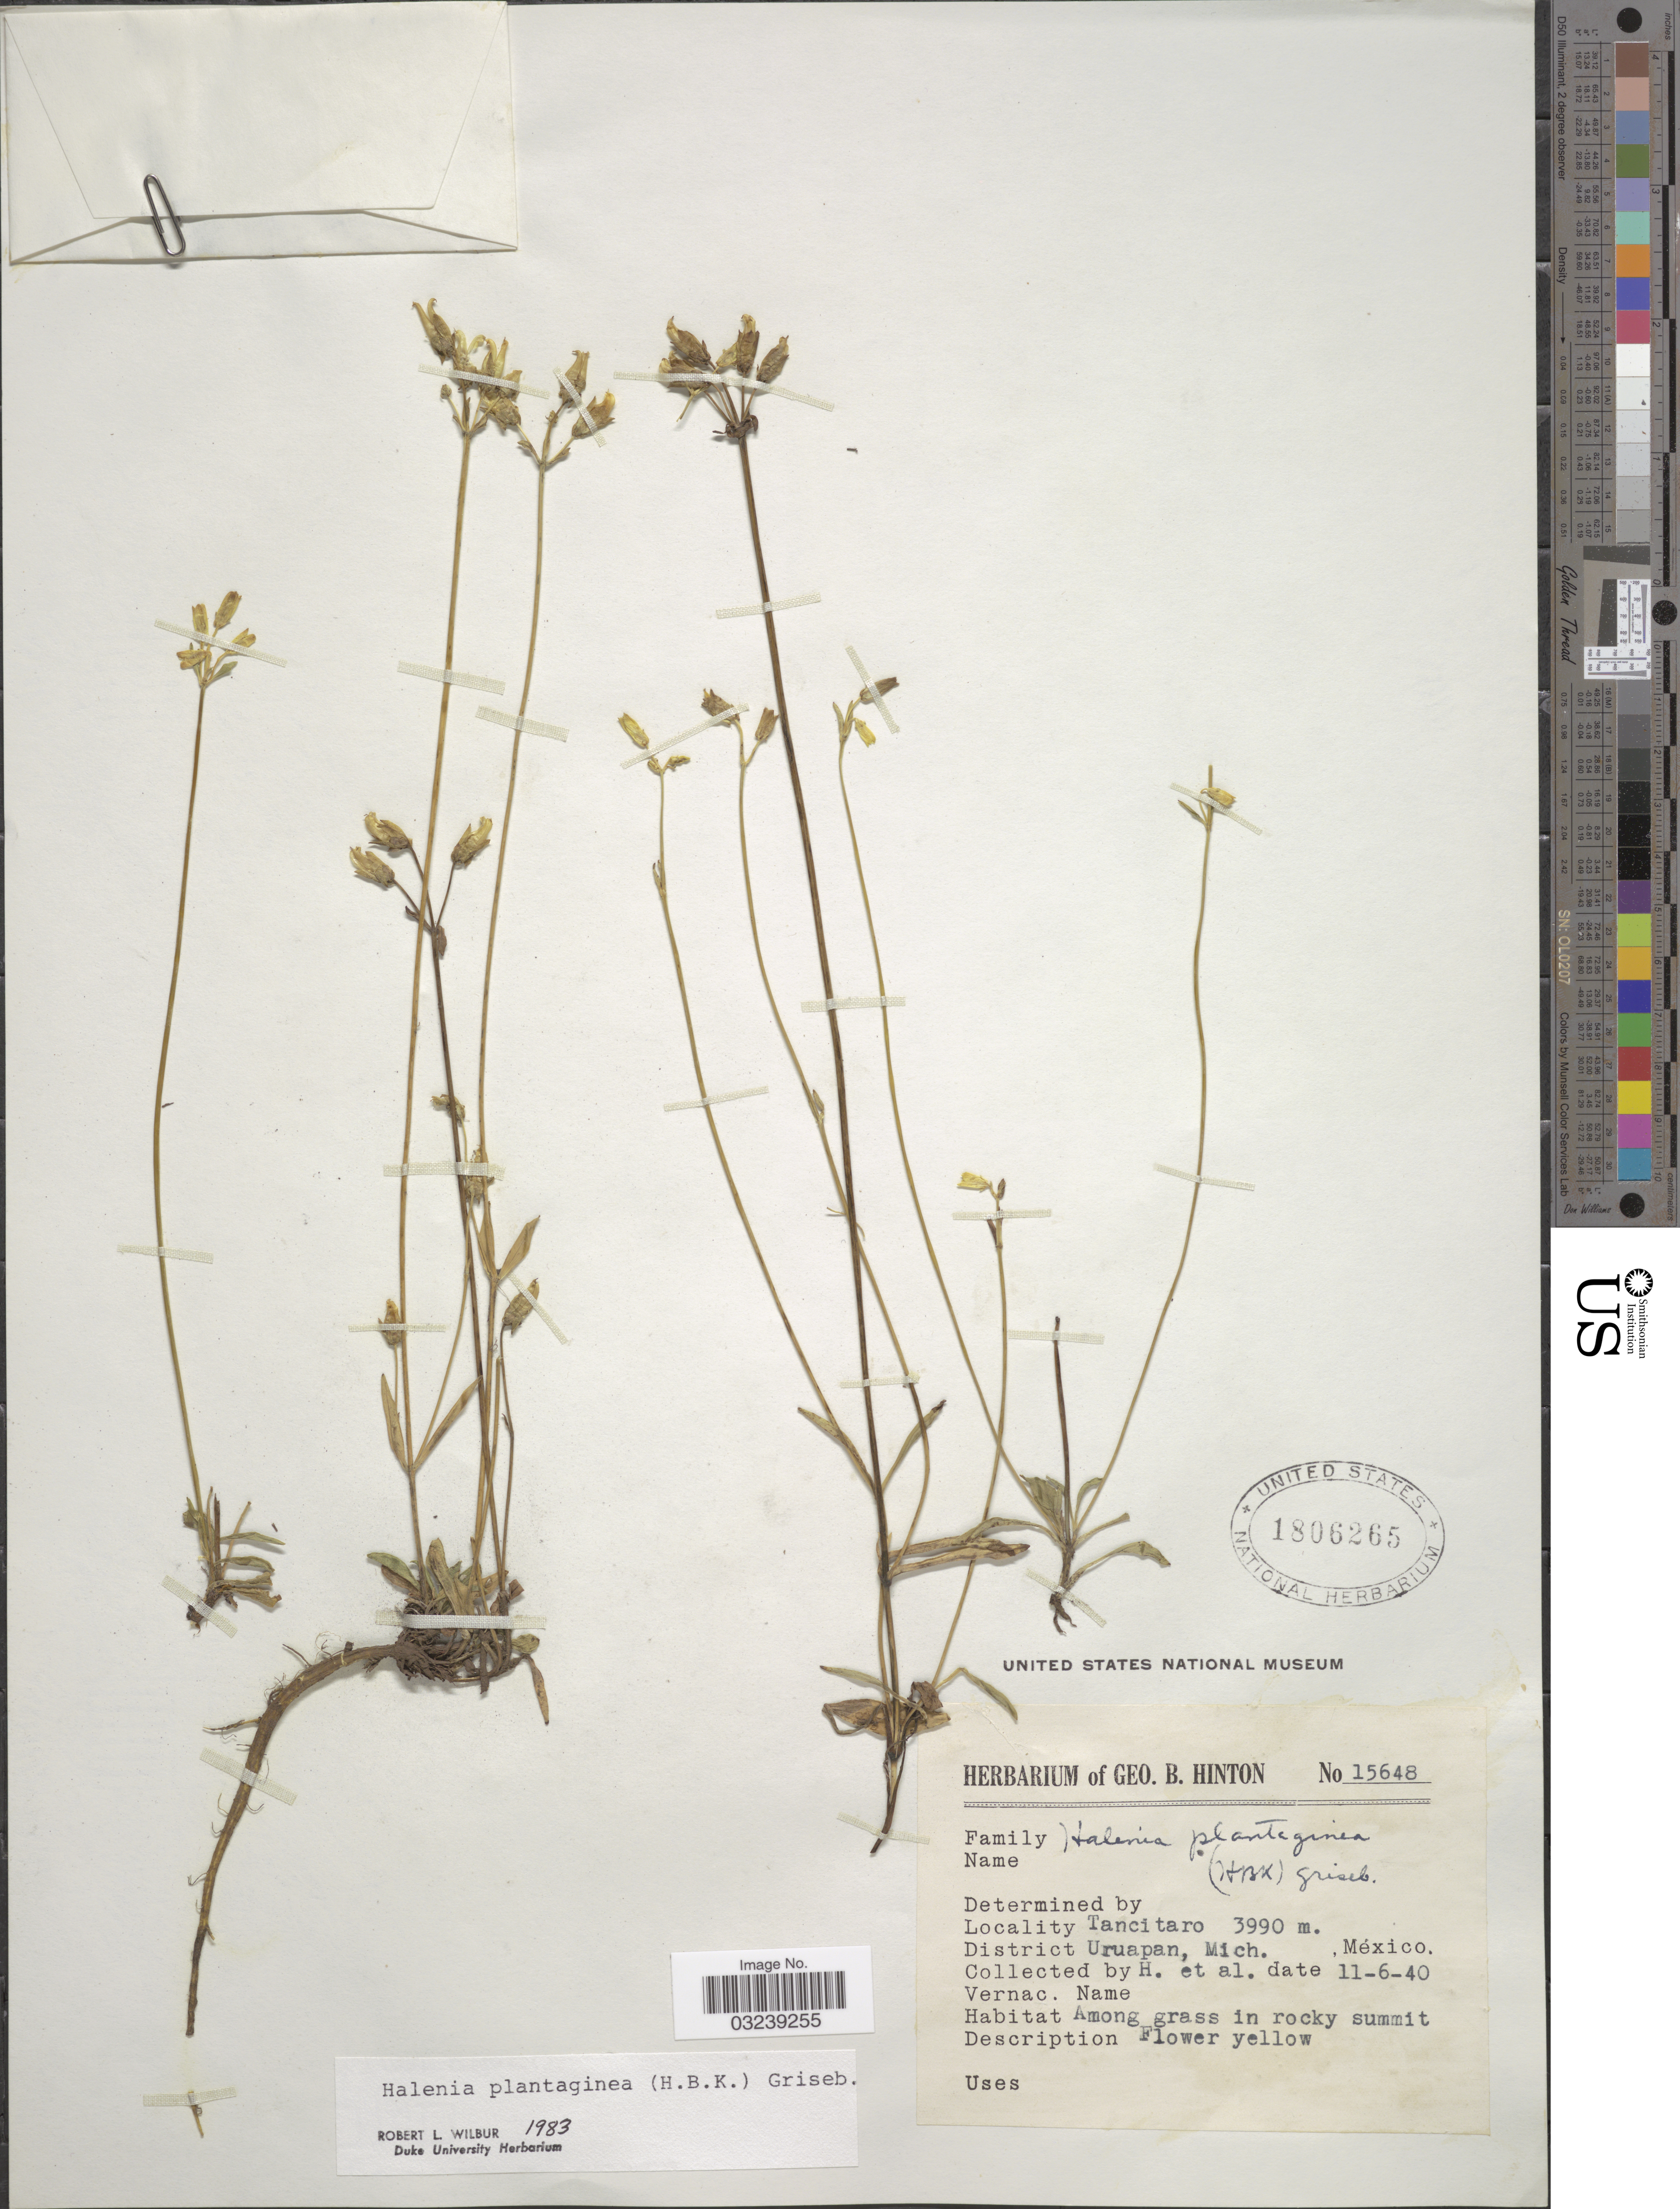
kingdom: Plantae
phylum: Tracheophyta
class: Magnoliopsida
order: Gentianales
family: Gentianaceae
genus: Halenia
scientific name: Halenia plantaginea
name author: (Kunth) G. Don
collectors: G. B. Hinton & et al.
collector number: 15648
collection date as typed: Transcribed d/m/y: 11/6/40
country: Mexico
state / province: Michoacán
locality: Tancitaro. District Uruapan.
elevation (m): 3990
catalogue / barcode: US 1806265